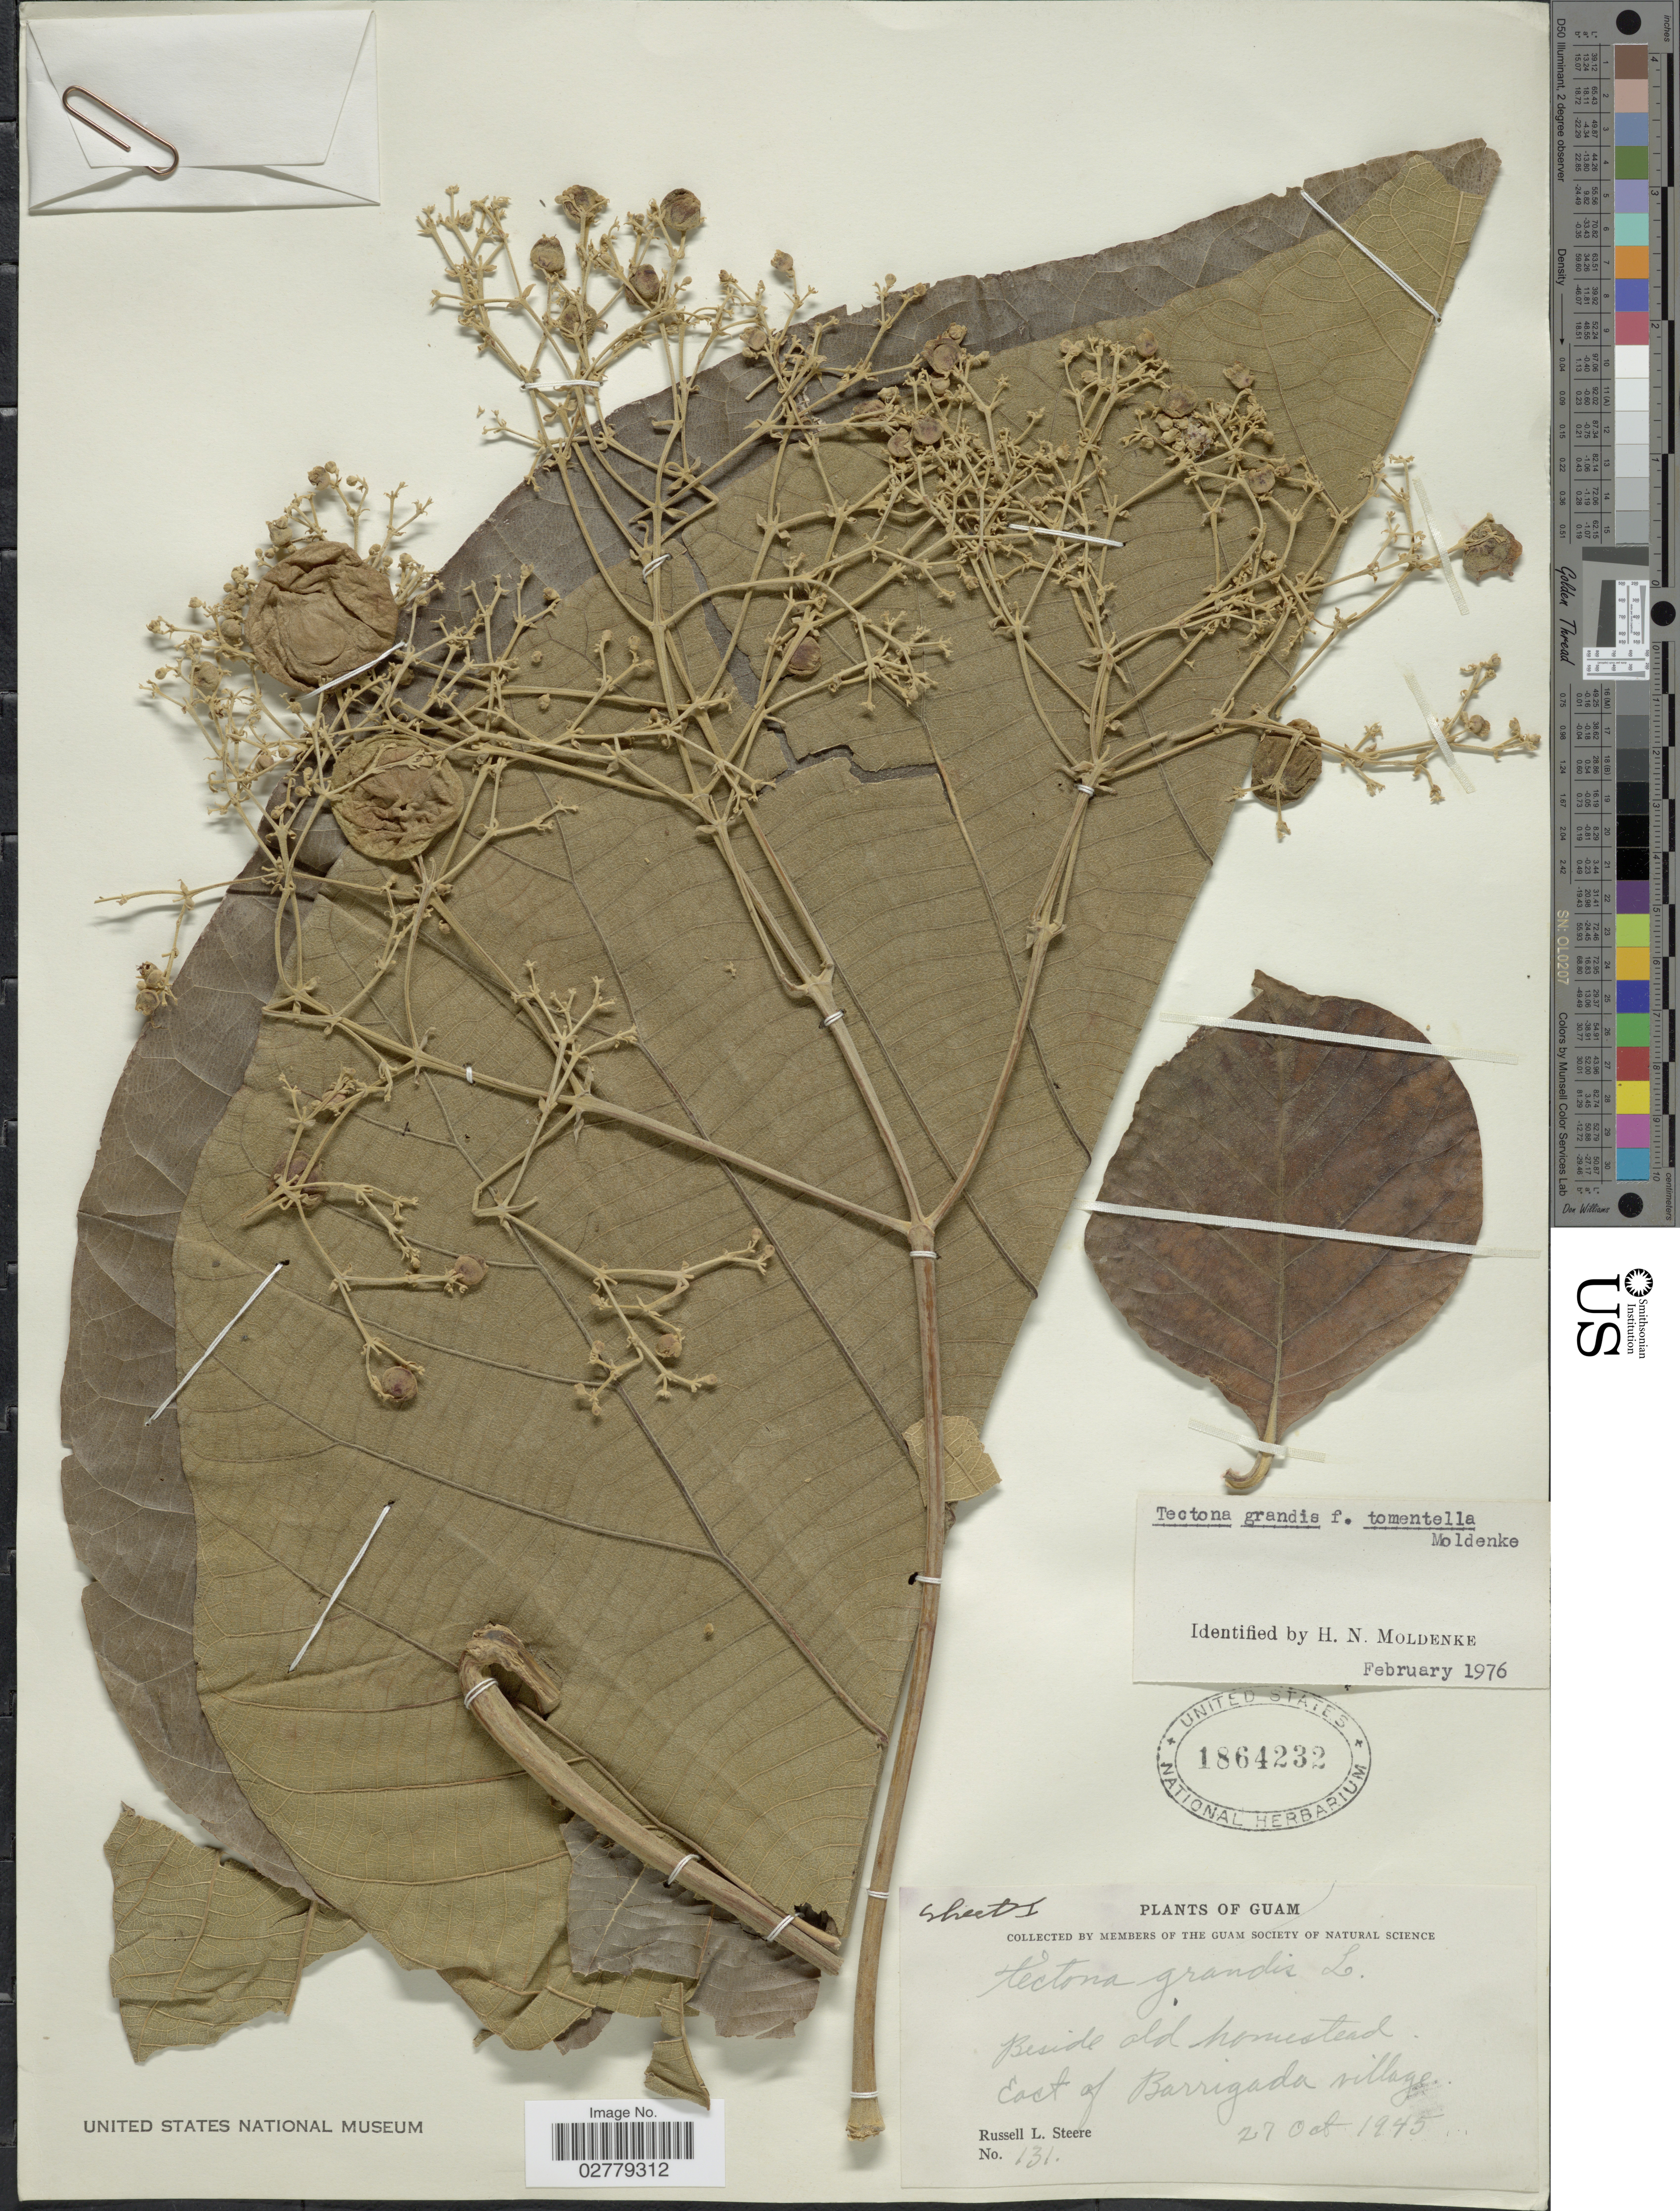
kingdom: Plantae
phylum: Tracheophyta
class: Magnoliopsida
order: Lamiales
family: Lamiaceae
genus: Tectona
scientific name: Tectona grandis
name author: L. f.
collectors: R. L. Steere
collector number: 131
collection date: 1945-10-27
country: Guam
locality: Beside old homestead. East of Barrigada village.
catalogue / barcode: US 1864232